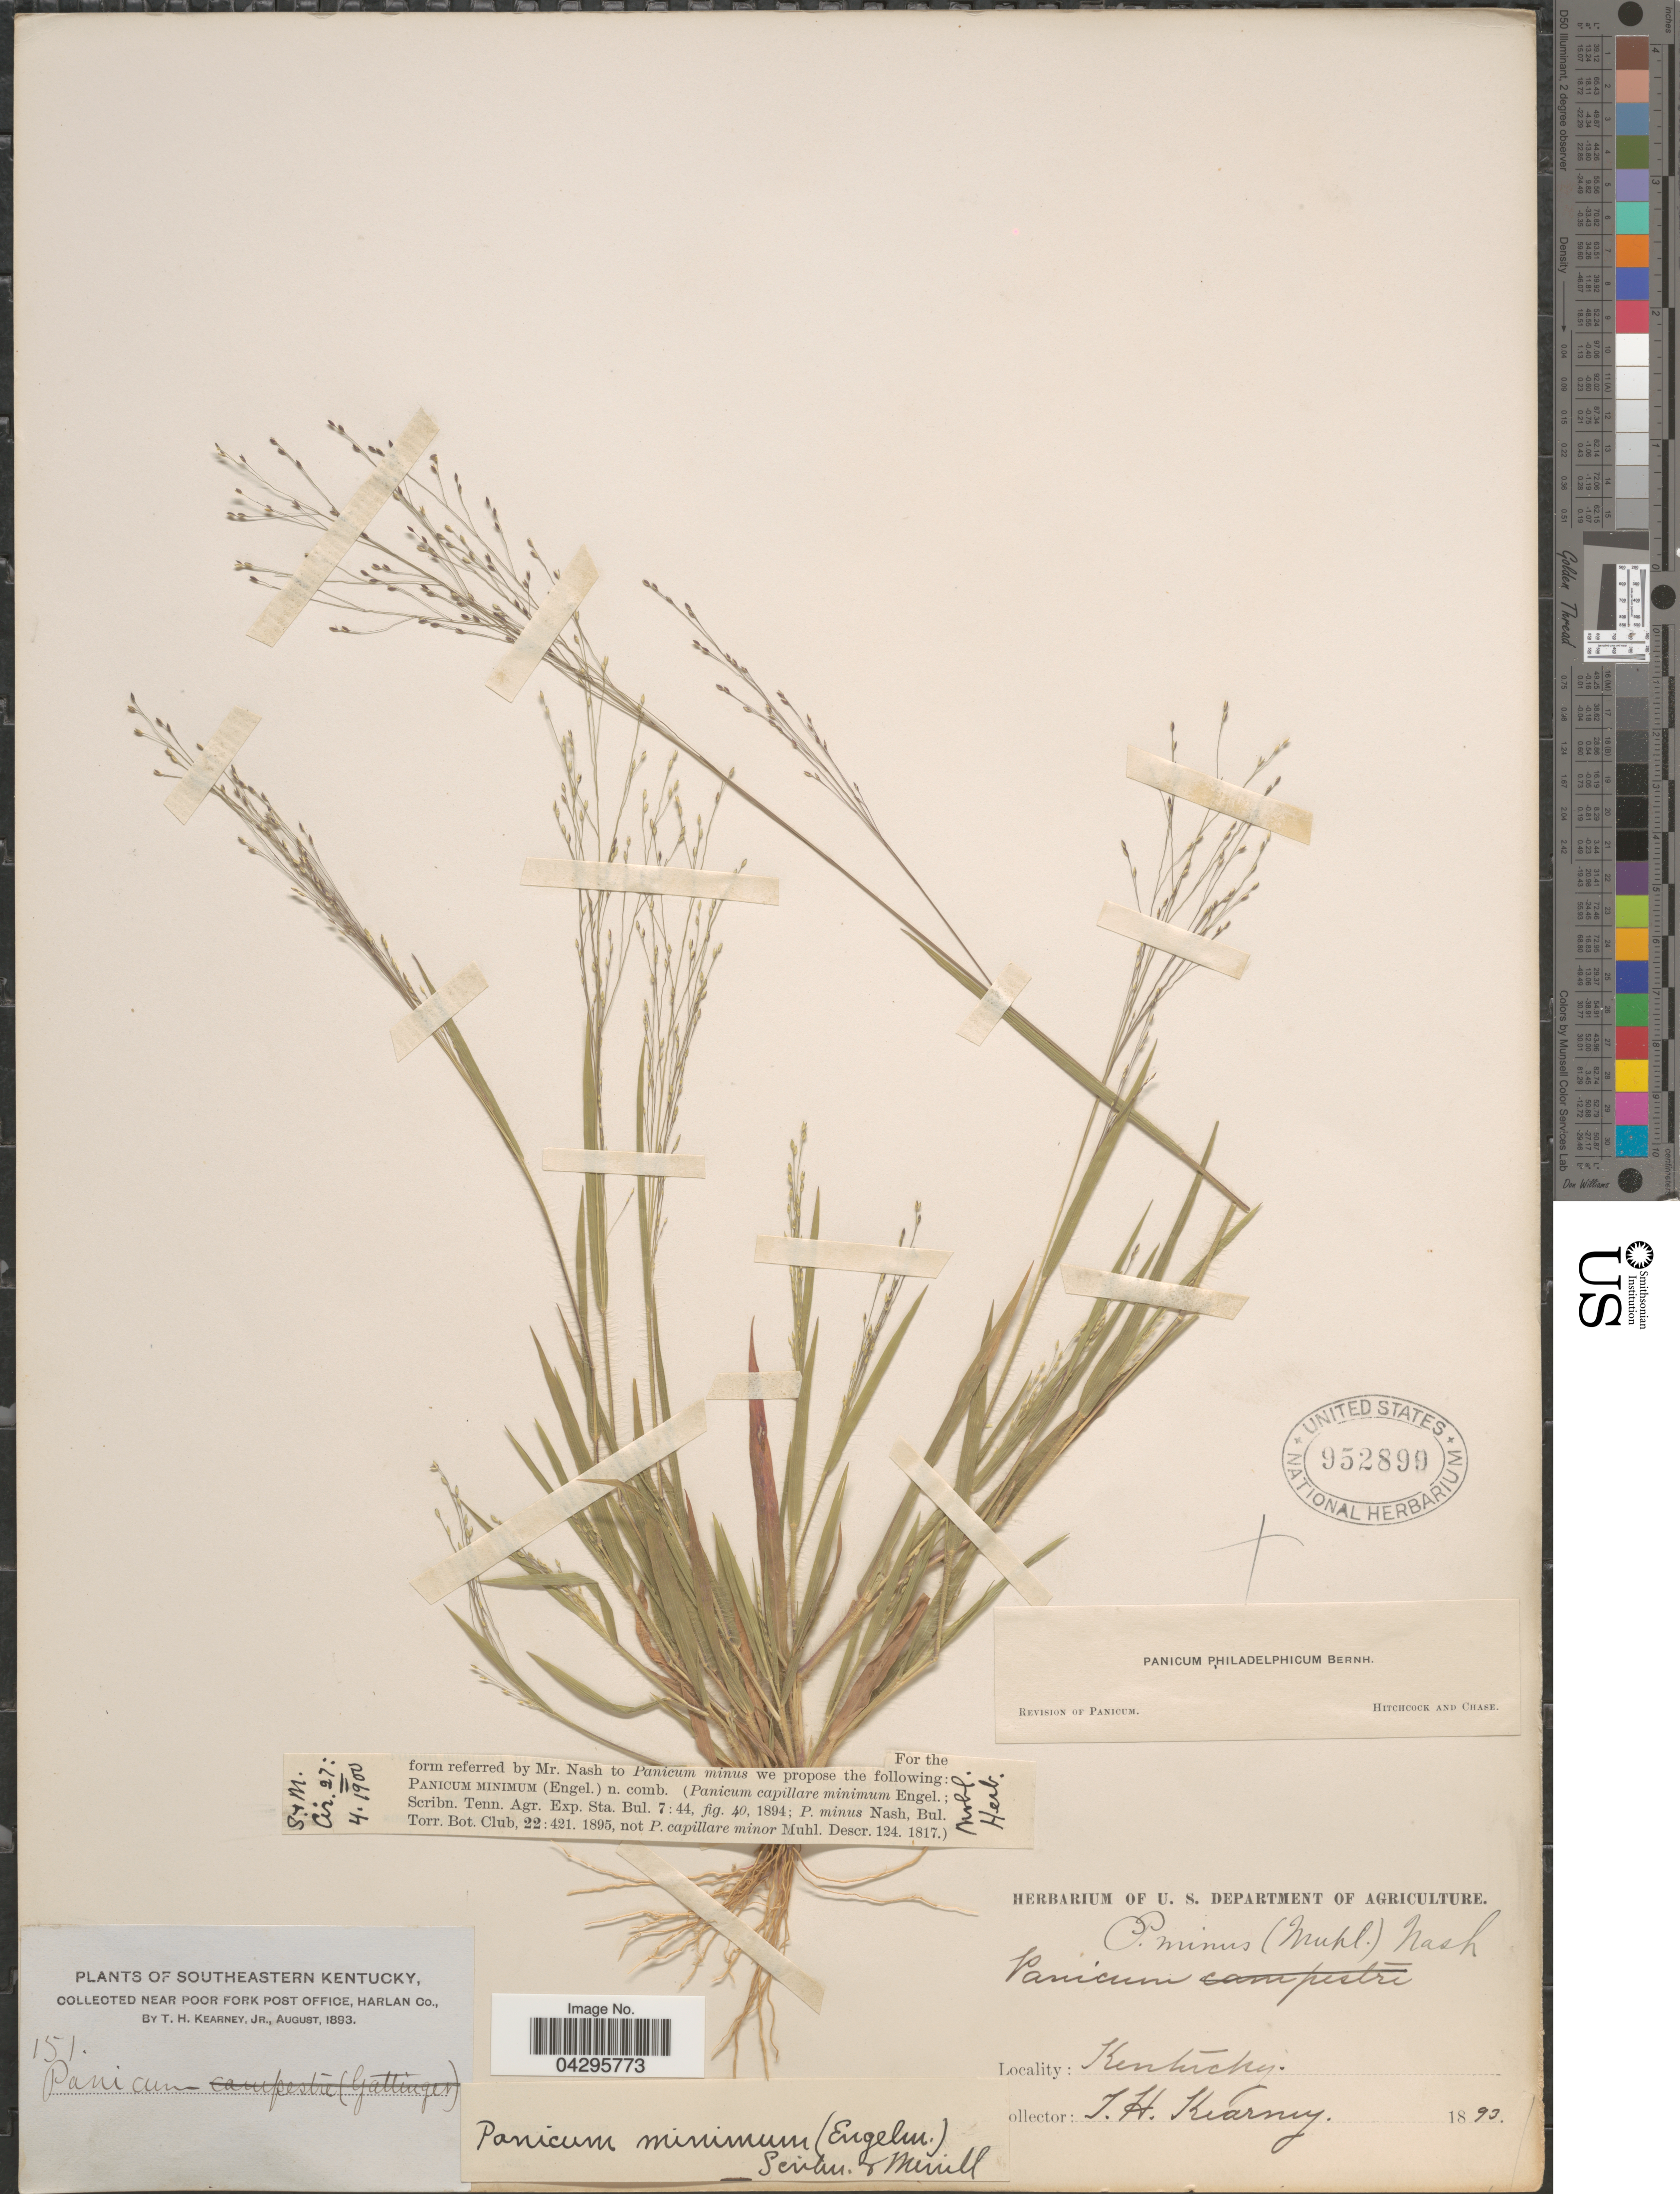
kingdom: Plantae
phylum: Tracheophyta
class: Liliopsida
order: Poales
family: Poaceae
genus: Panicum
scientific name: Panicum philadelphicum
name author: Bernh. ex Trin.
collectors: T. H. Kearney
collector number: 151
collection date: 1893-08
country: United States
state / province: Kentucky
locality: Southeastern Kentucky. Near Poor Fork Post Office, Harlan Co.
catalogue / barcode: US 952899